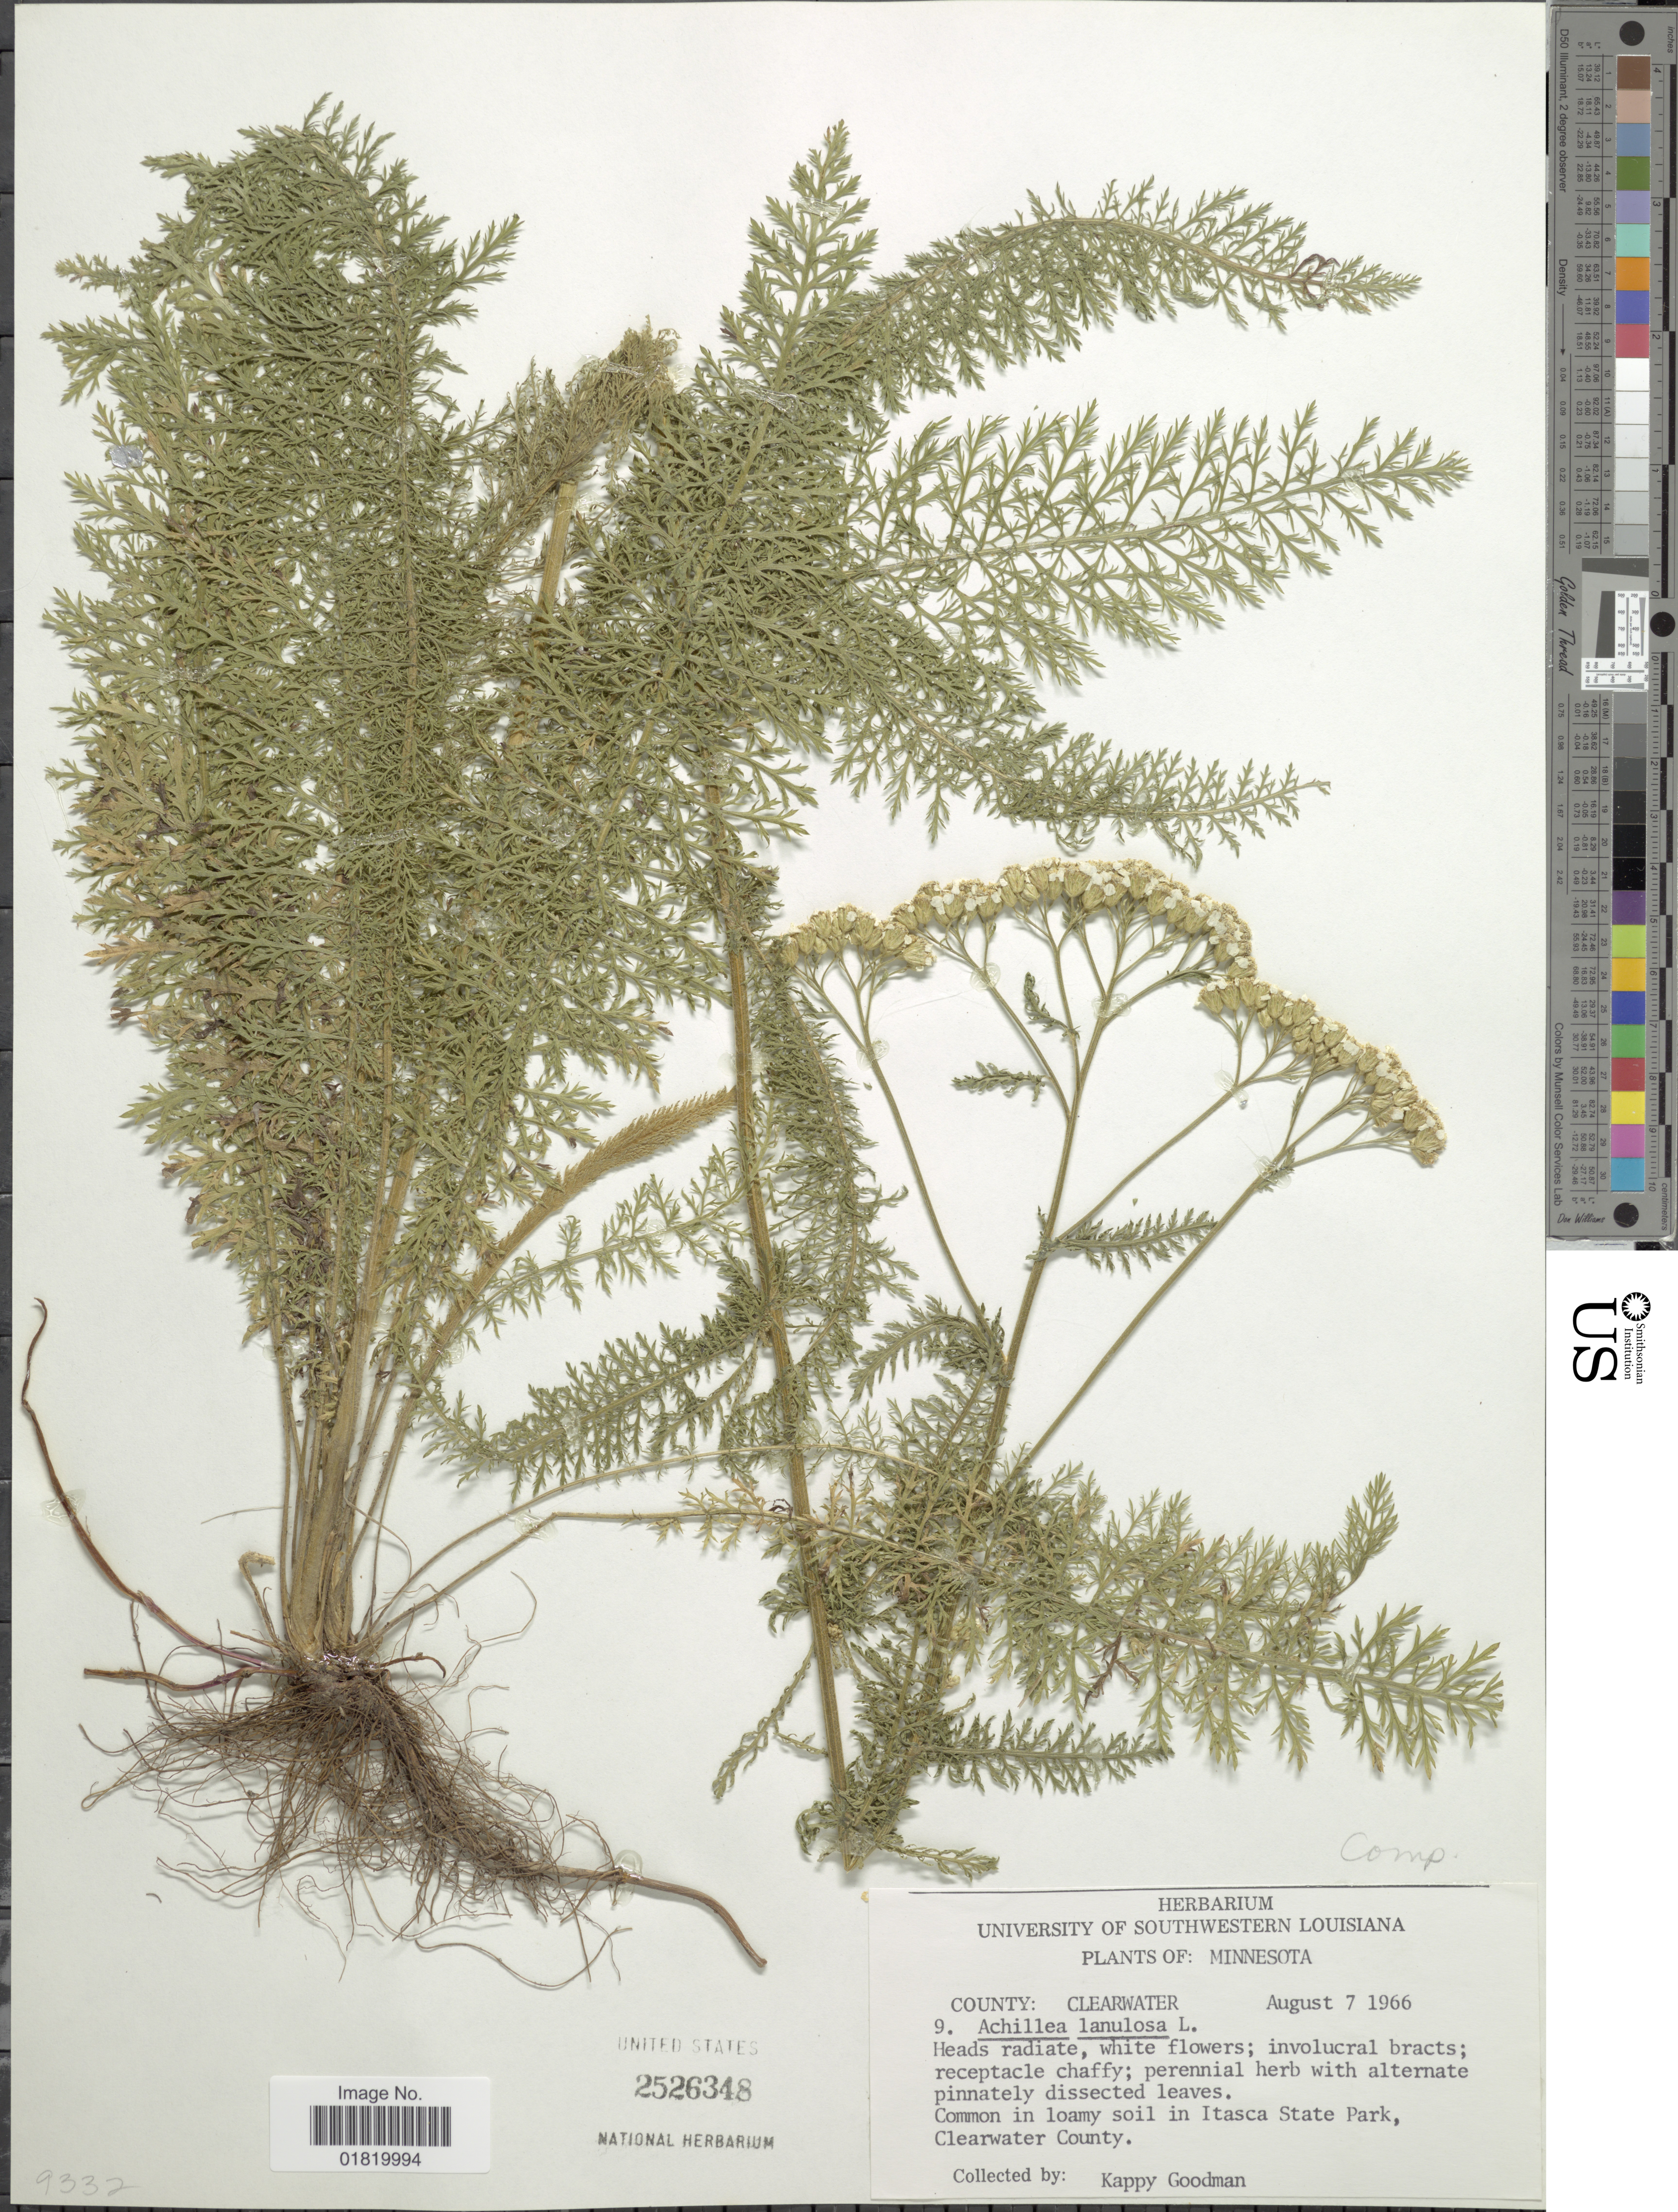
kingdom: Plantae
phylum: Tracheophyta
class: Magnoliopsida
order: Asterales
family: Asteraceae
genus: Achillea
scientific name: Achillea lanulosa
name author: Nutt.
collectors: K. Goodman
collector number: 9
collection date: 1966-08-07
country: United States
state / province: Minnesota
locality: County: Clearwater. Itasca State Park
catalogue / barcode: US 2526348